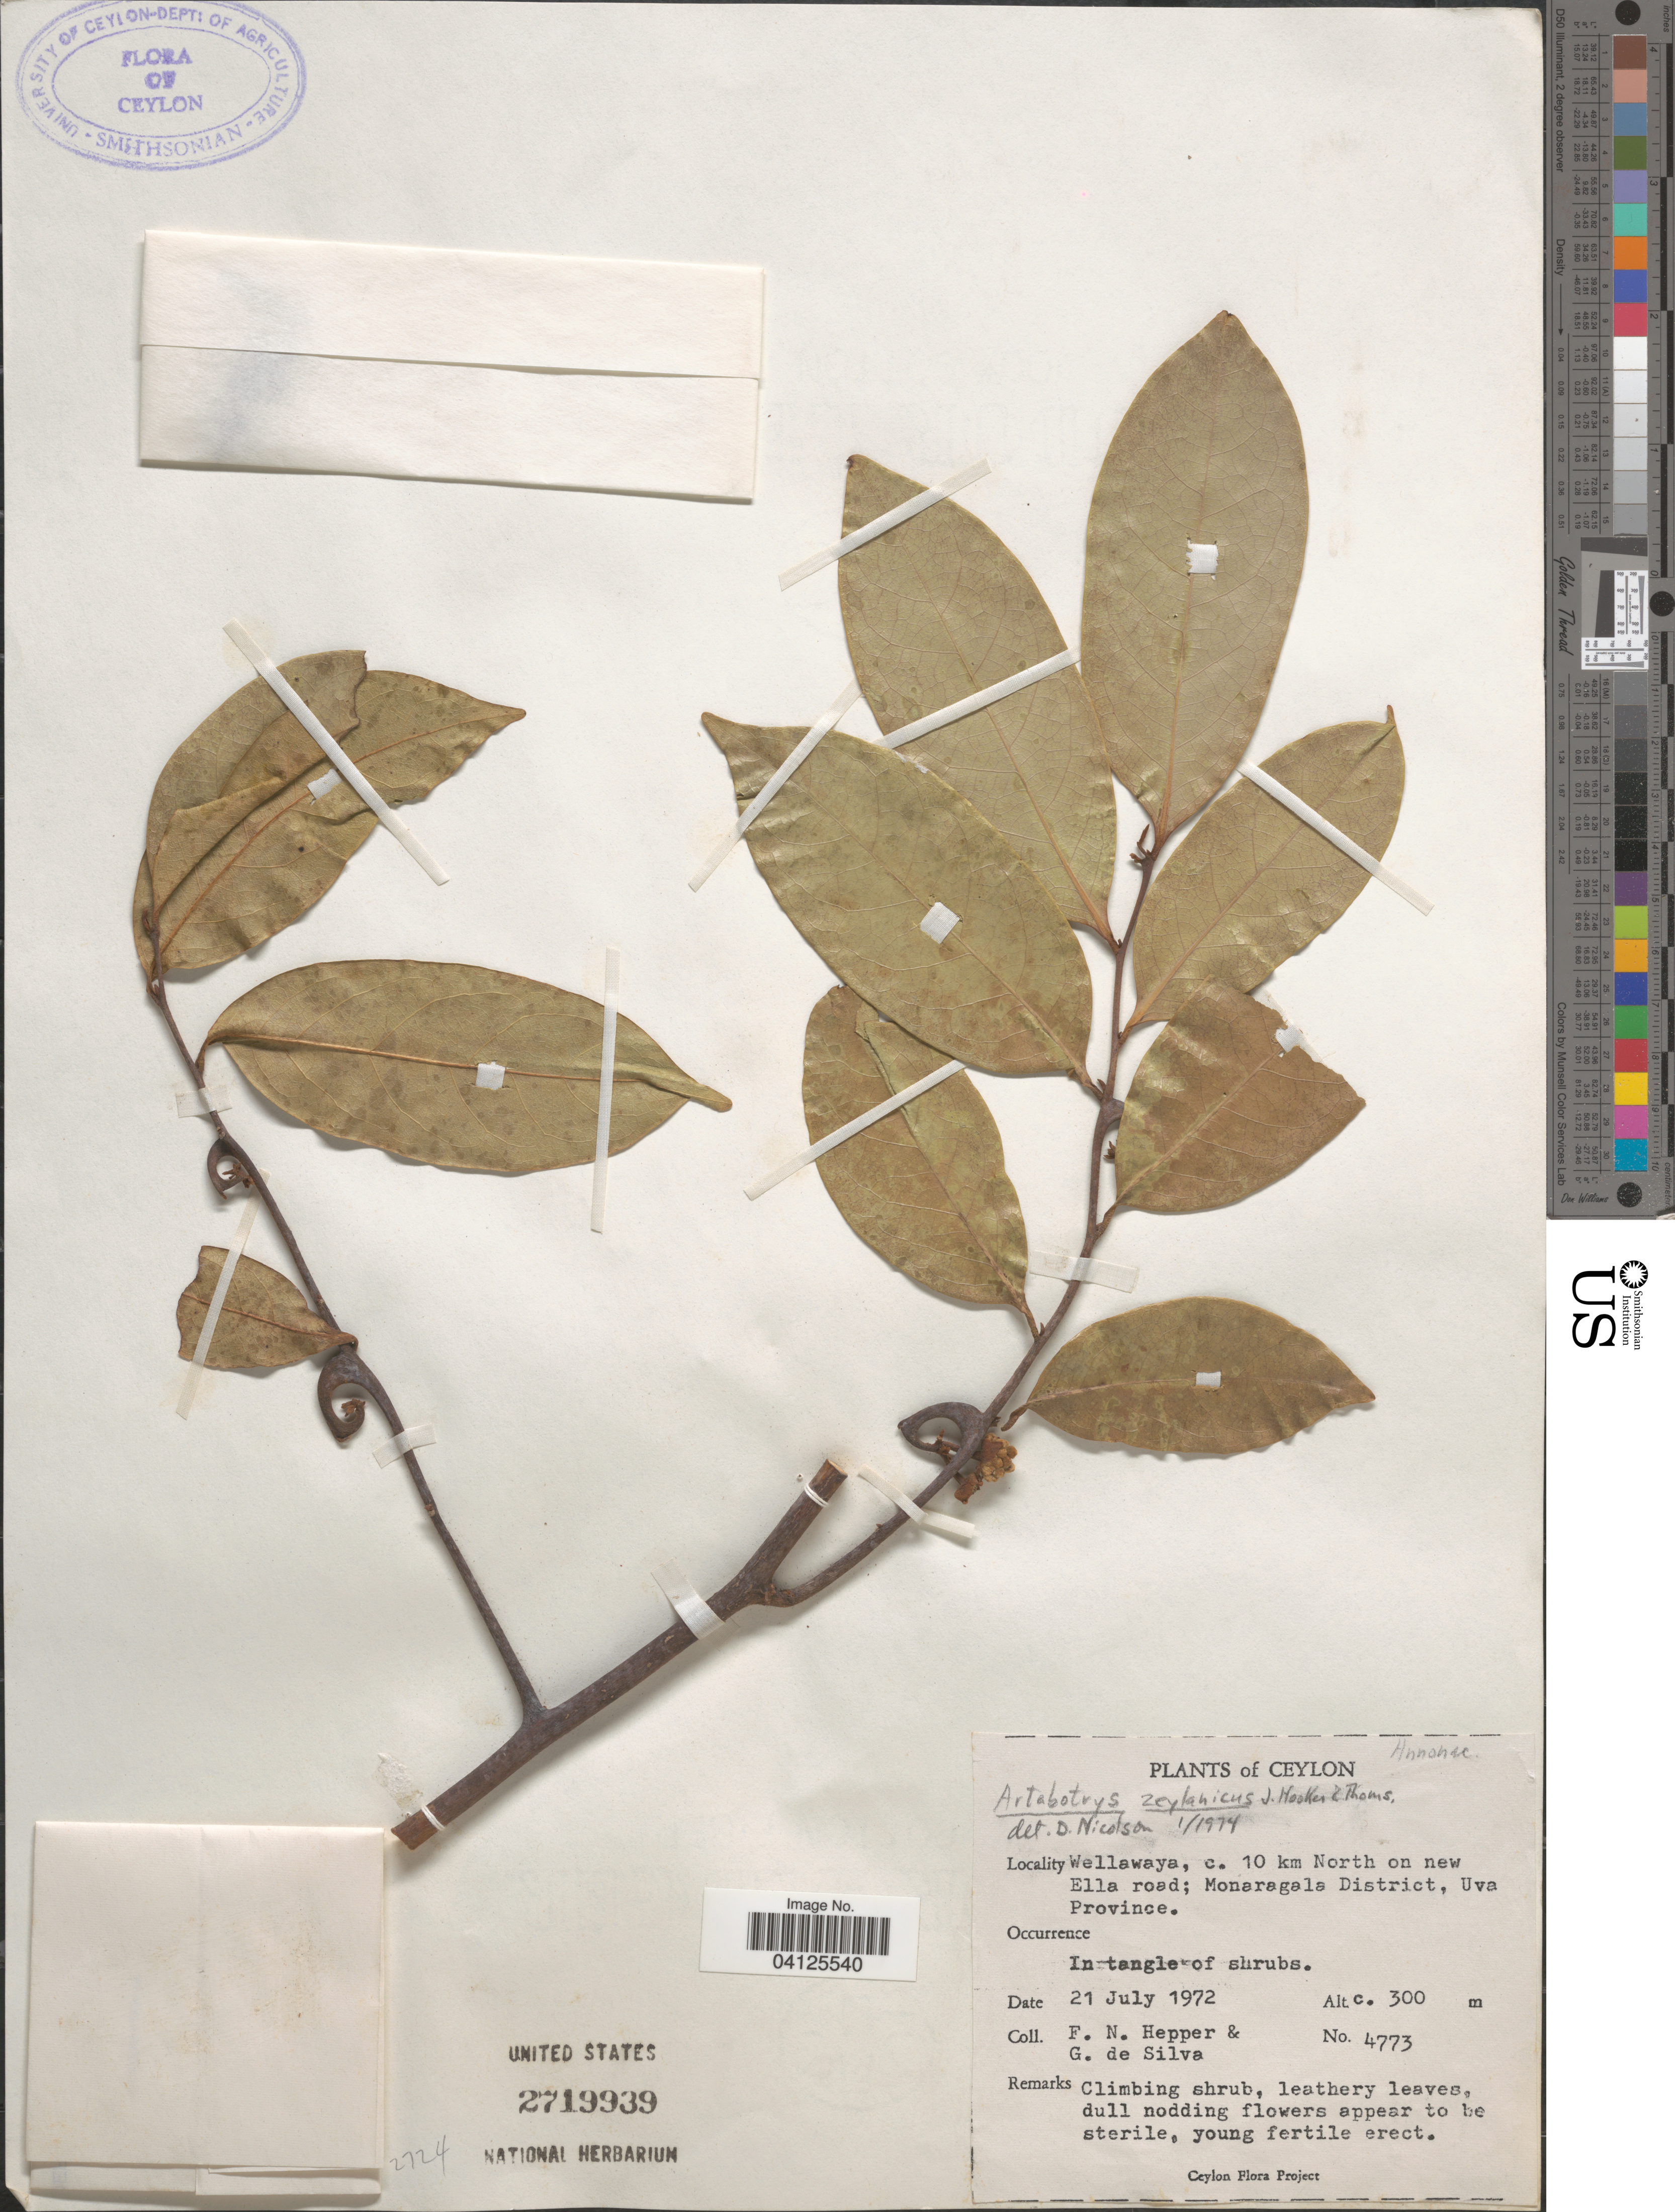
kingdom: Plantae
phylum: Tracheophyta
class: Magnoliopsida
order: Magnoliales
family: Annonaceae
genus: Artabotrys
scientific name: Artabotrys zeylanicus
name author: Hook. f. & Thomson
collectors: F. Hepper & G. De Silva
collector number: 4773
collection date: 1972-07-21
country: Sri Lanka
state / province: Uva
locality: Ceylon. Wellawaya, c. 10 km north on new Ella road; Monaragala District.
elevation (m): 300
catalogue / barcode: US 2719939